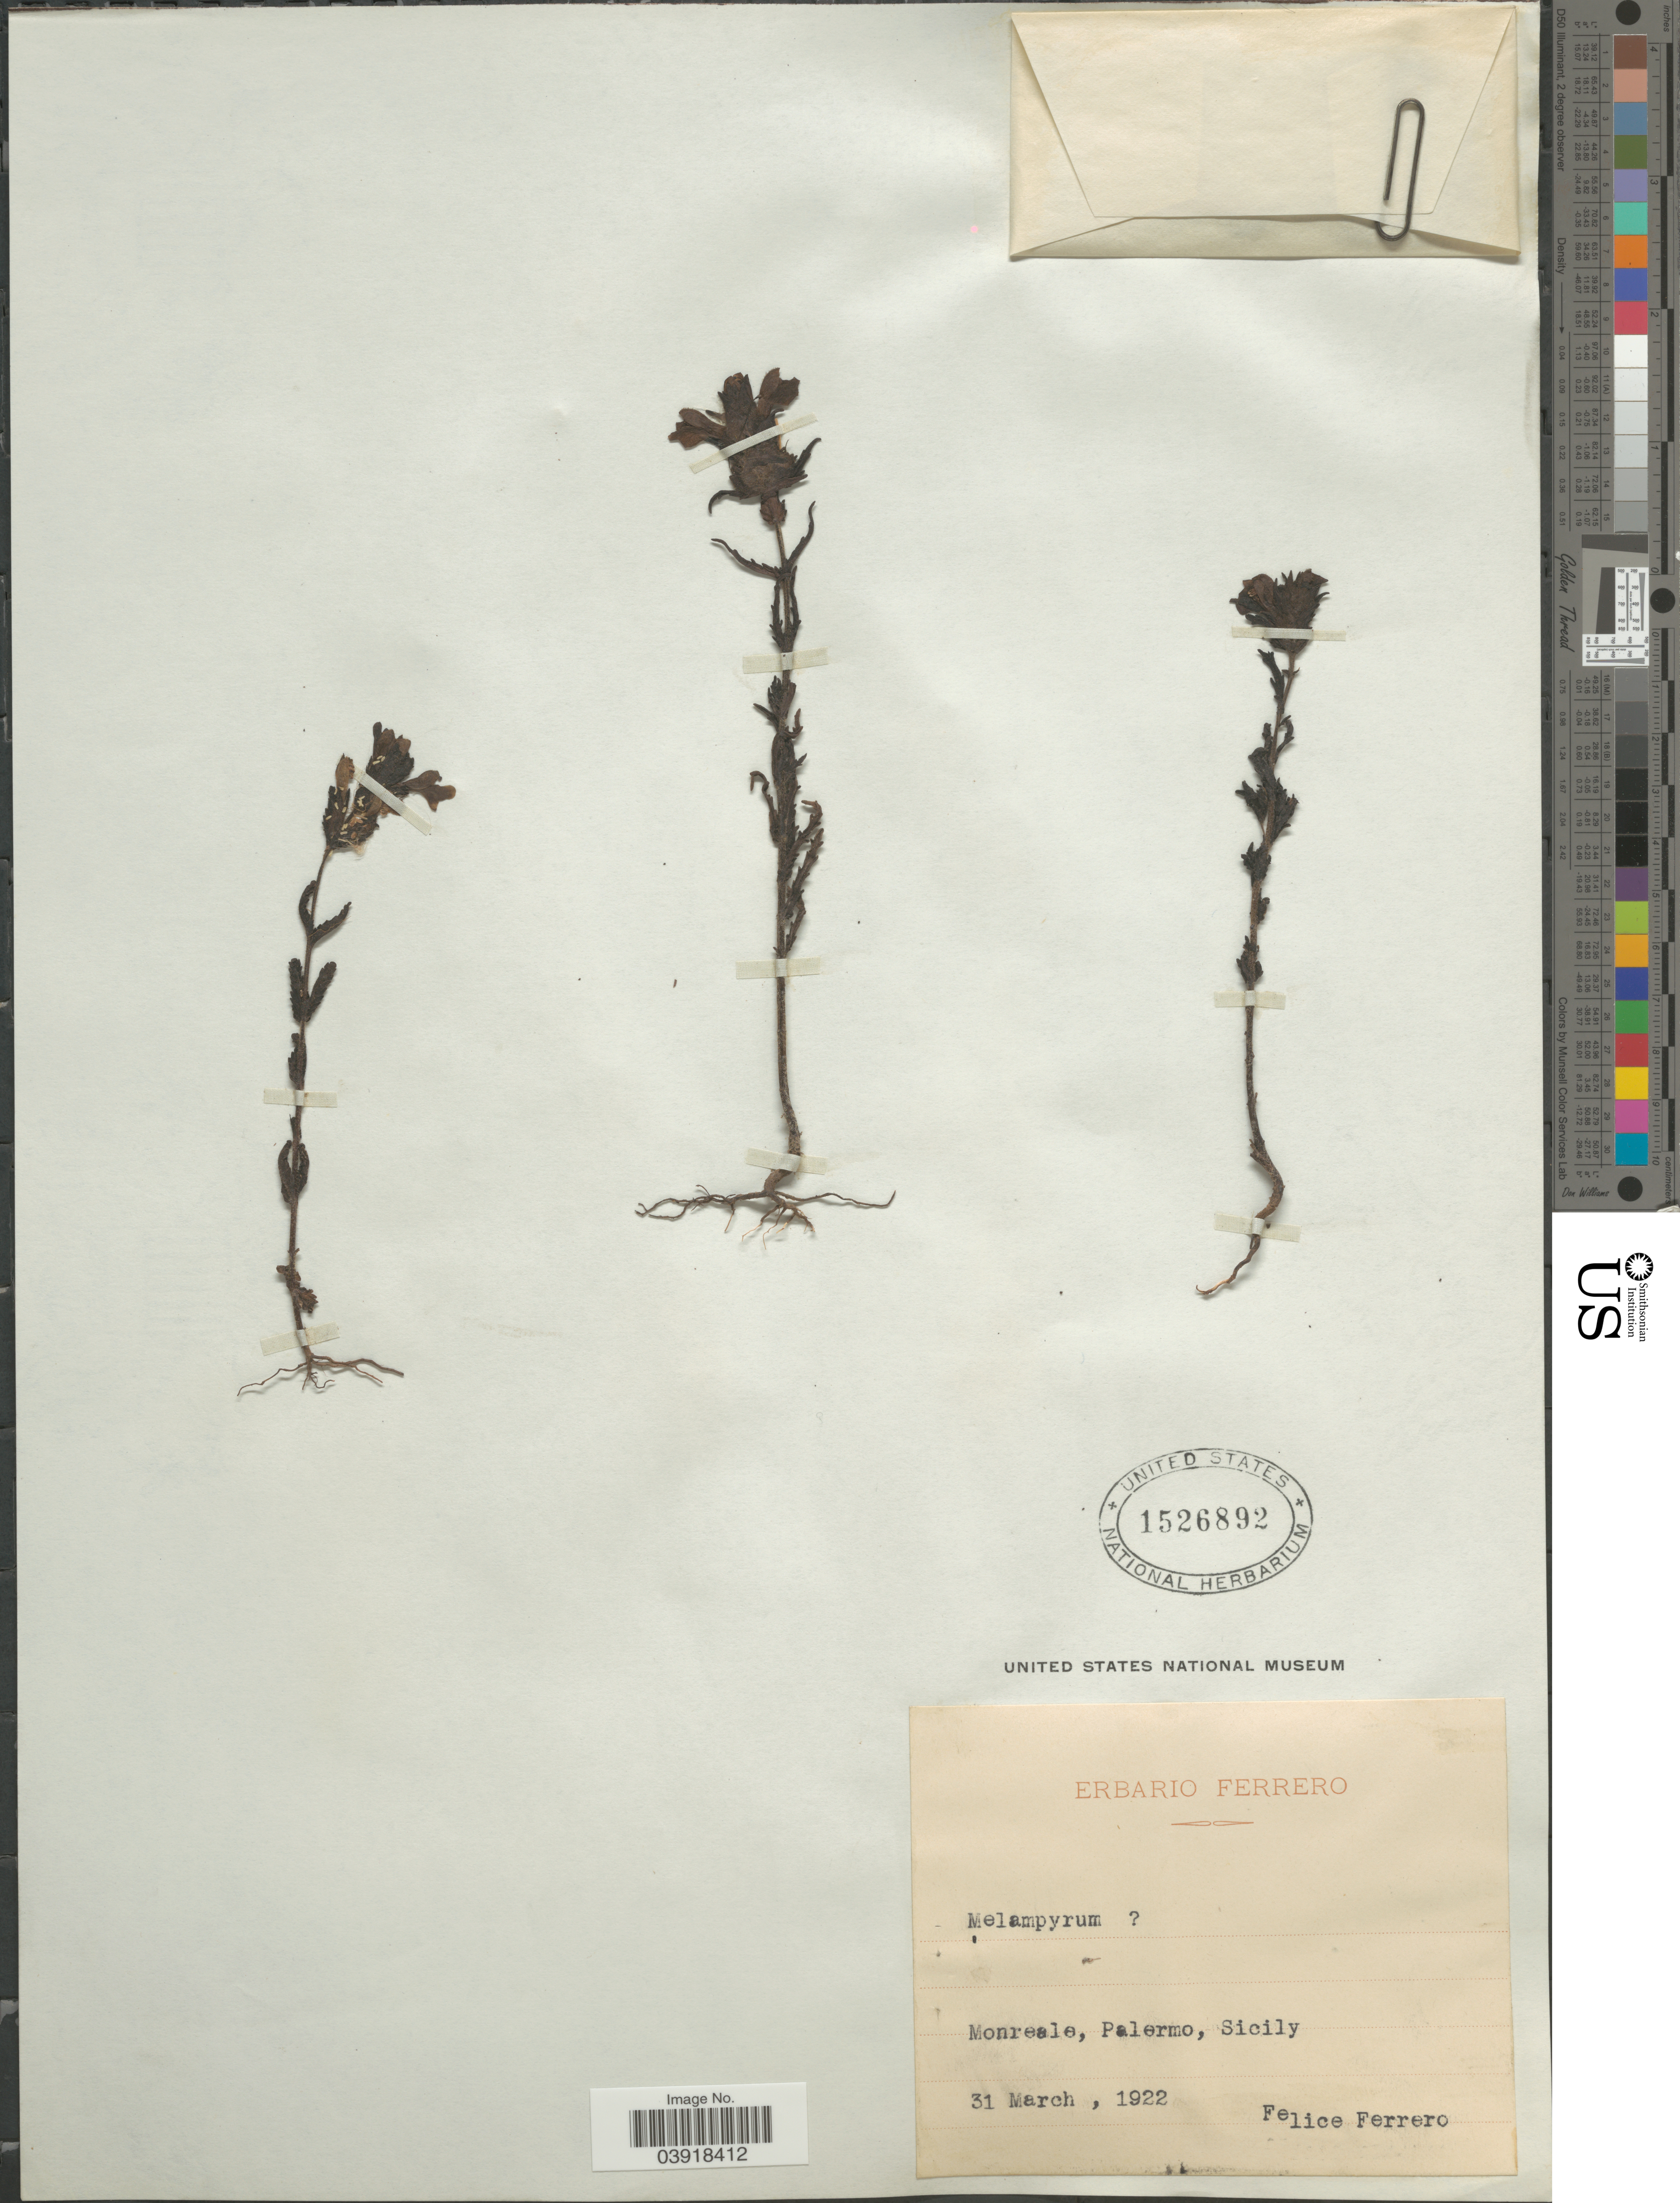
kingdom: Plantae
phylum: Tracheophyta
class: Magnoliopsida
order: Lamiales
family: Orobanchaceae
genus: Melampyrum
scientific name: Melampyrum sp.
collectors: F. Ferrero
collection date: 1922-03-31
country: Italy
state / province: Siciliana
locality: Monreale, Palermo, Sicily.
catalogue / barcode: US 1526892